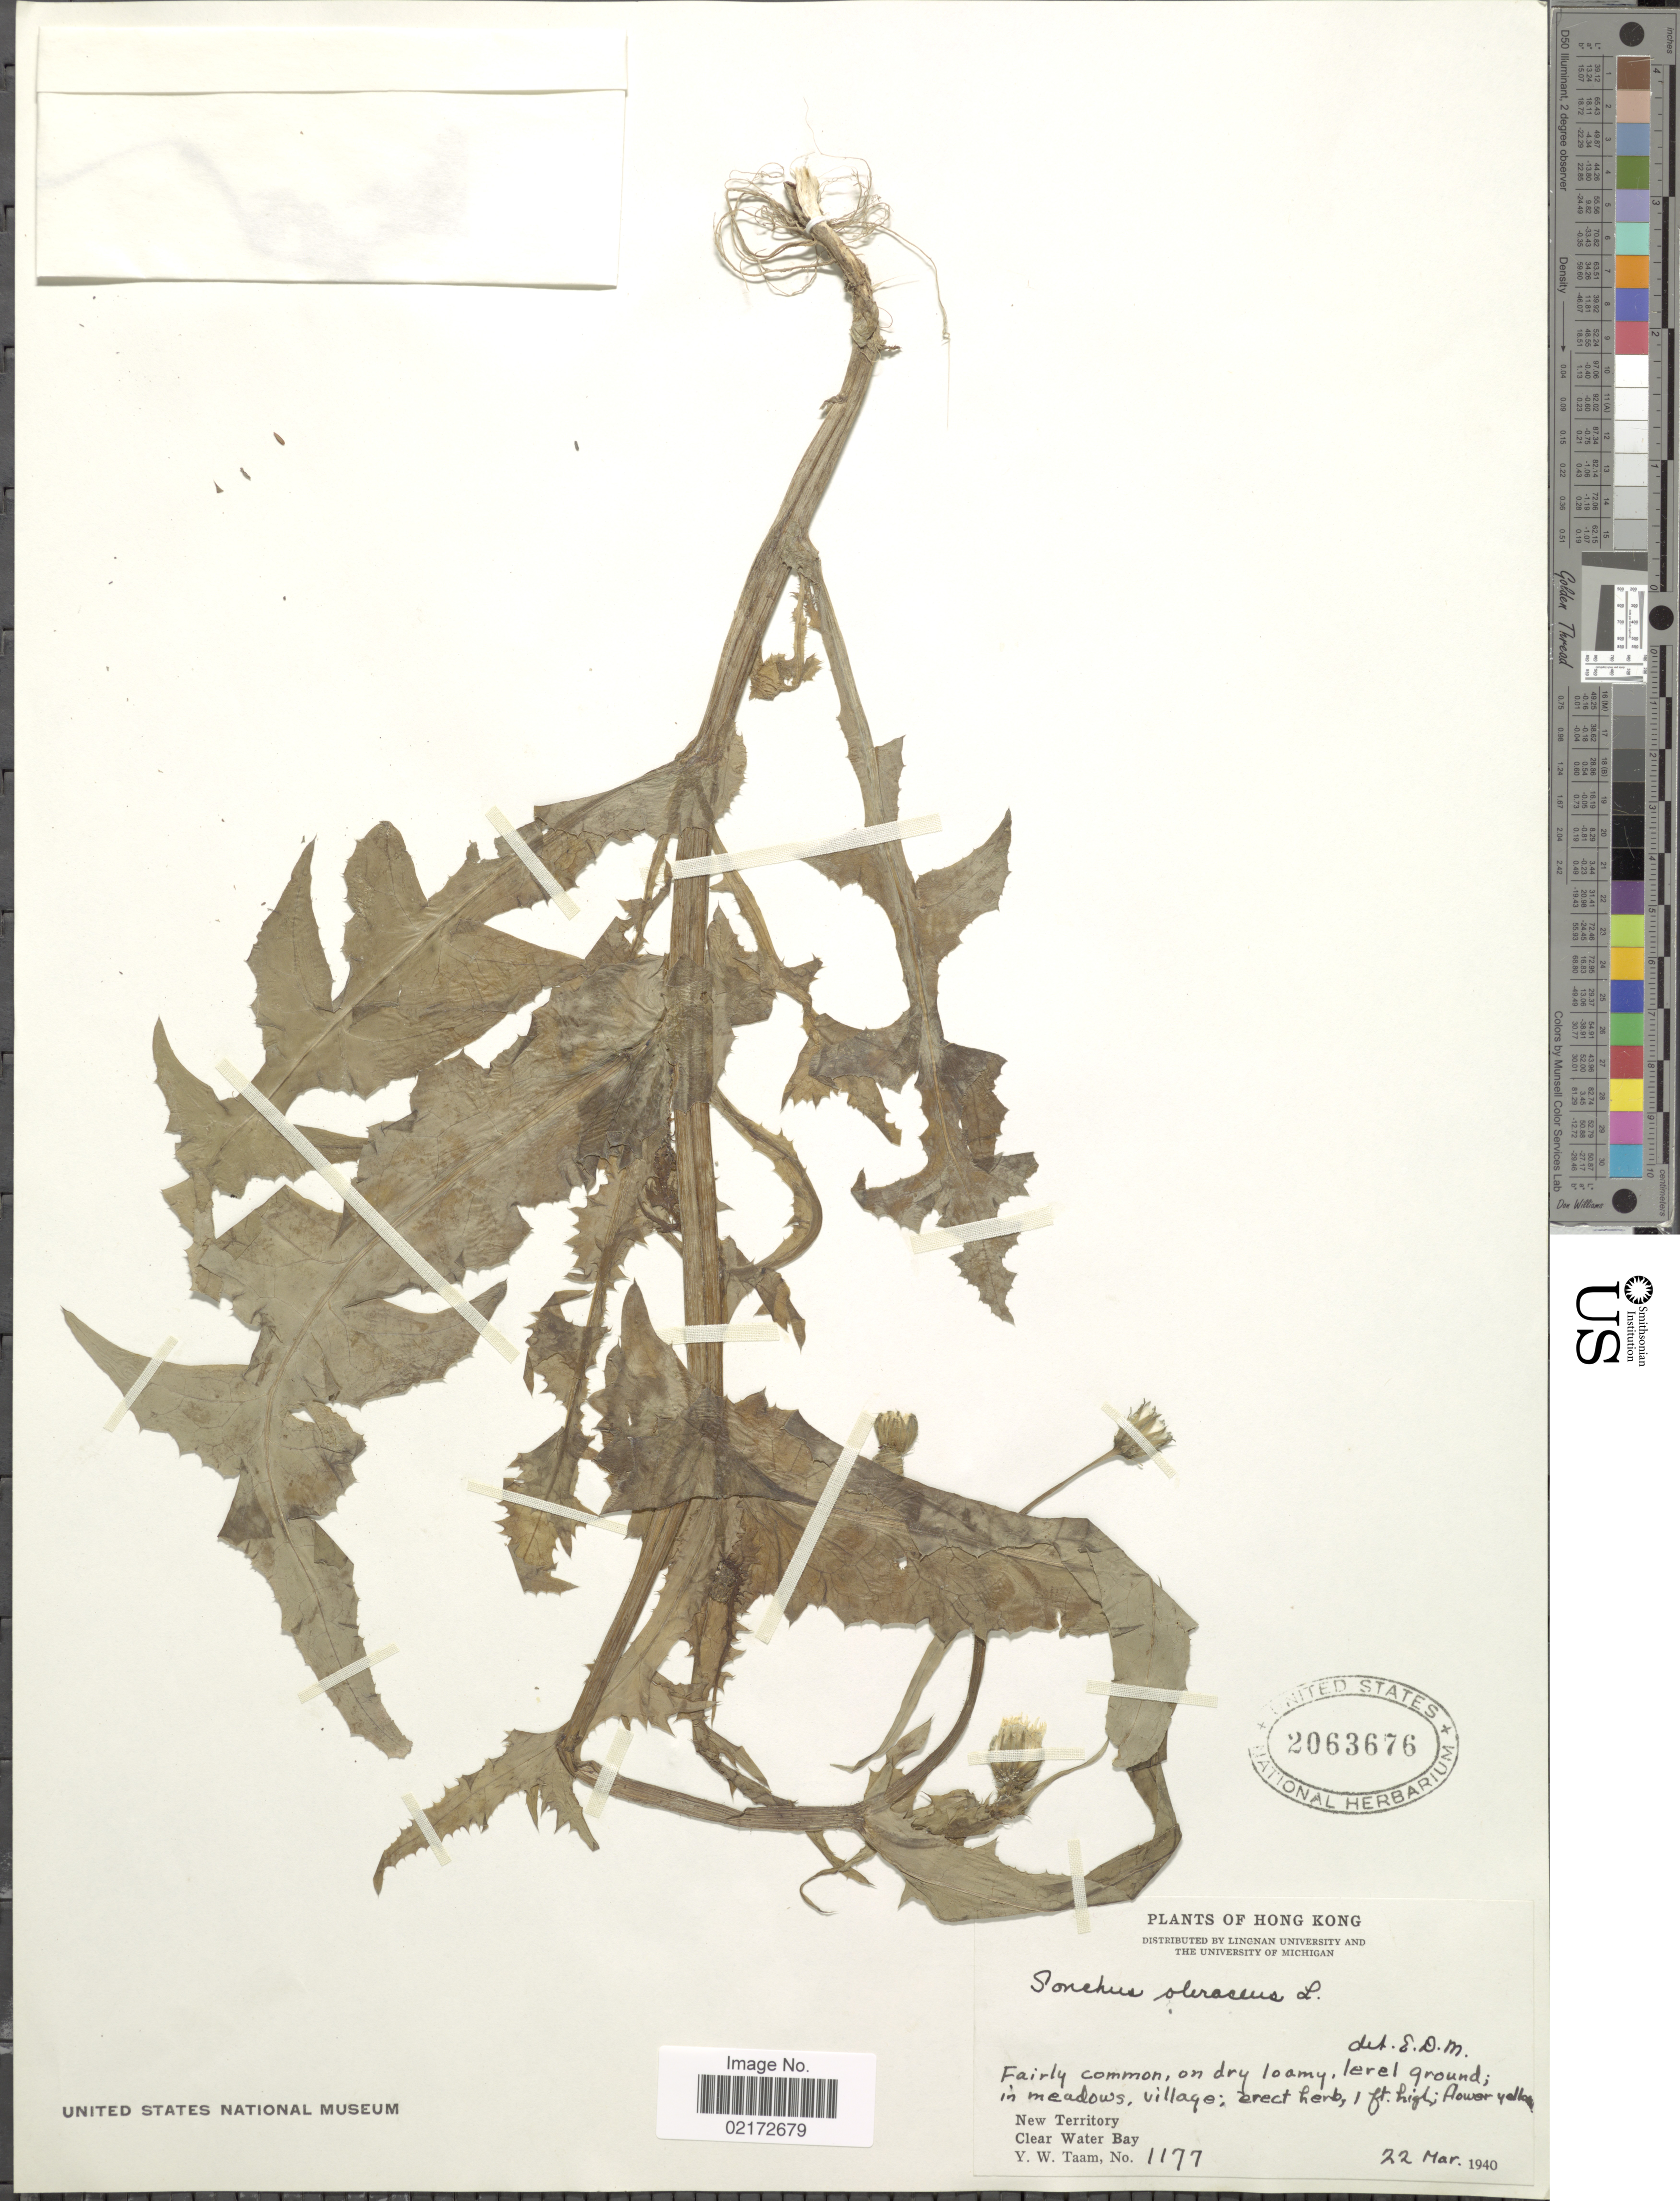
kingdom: Plantae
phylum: Tracheophyta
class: Magnoliopsida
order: Asterales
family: Asteraceae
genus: Sonchus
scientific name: Sonchus oleraceus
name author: L.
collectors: Y. W. Taam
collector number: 1177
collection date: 1940-03-22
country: China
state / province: Hong Kong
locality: New Territory. Clear Water Bay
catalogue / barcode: US 2063676